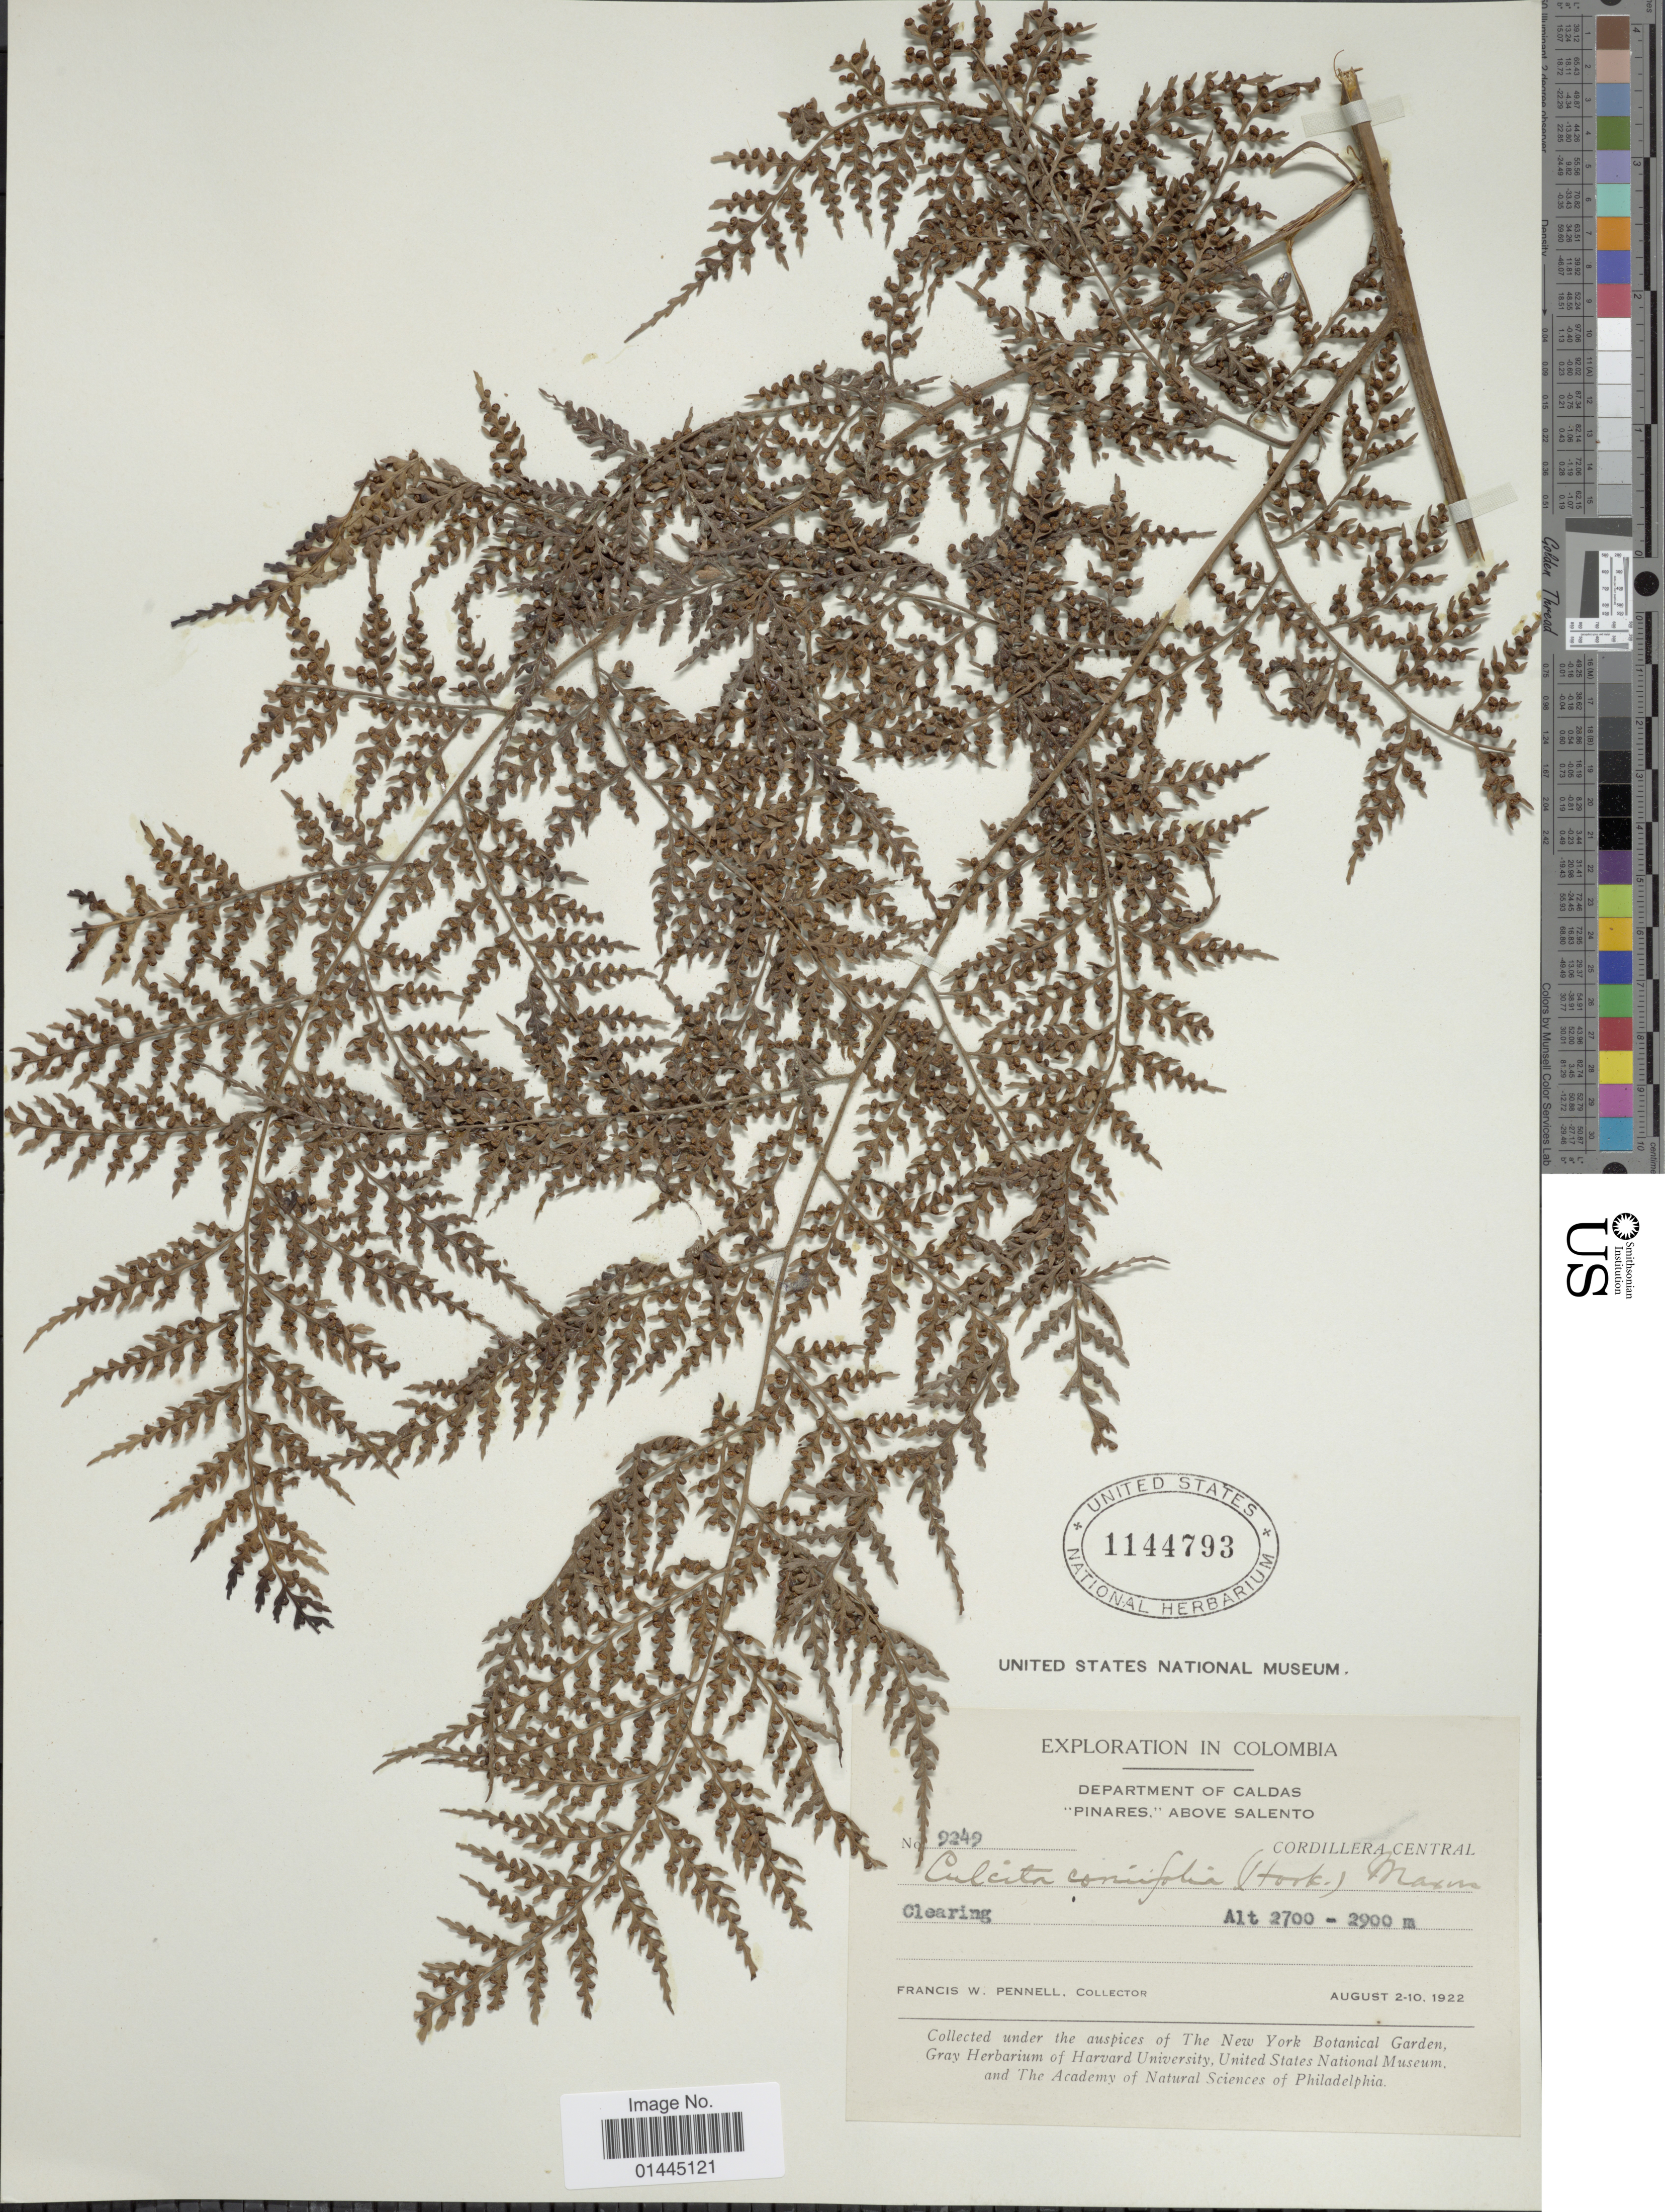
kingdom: Plantae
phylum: Tracheophyta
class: Polypodiopsida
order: Cyatheales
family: Culcitaceae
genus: Culcita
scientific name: Culcita coniifolia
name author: (Hook.) Maxon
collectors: F. W. Pennell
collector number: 9249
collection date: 1922-08-02/1922-08-10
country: Colombia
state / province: Caldas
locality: Pinares,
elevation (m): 2700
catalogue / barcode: US 1144793